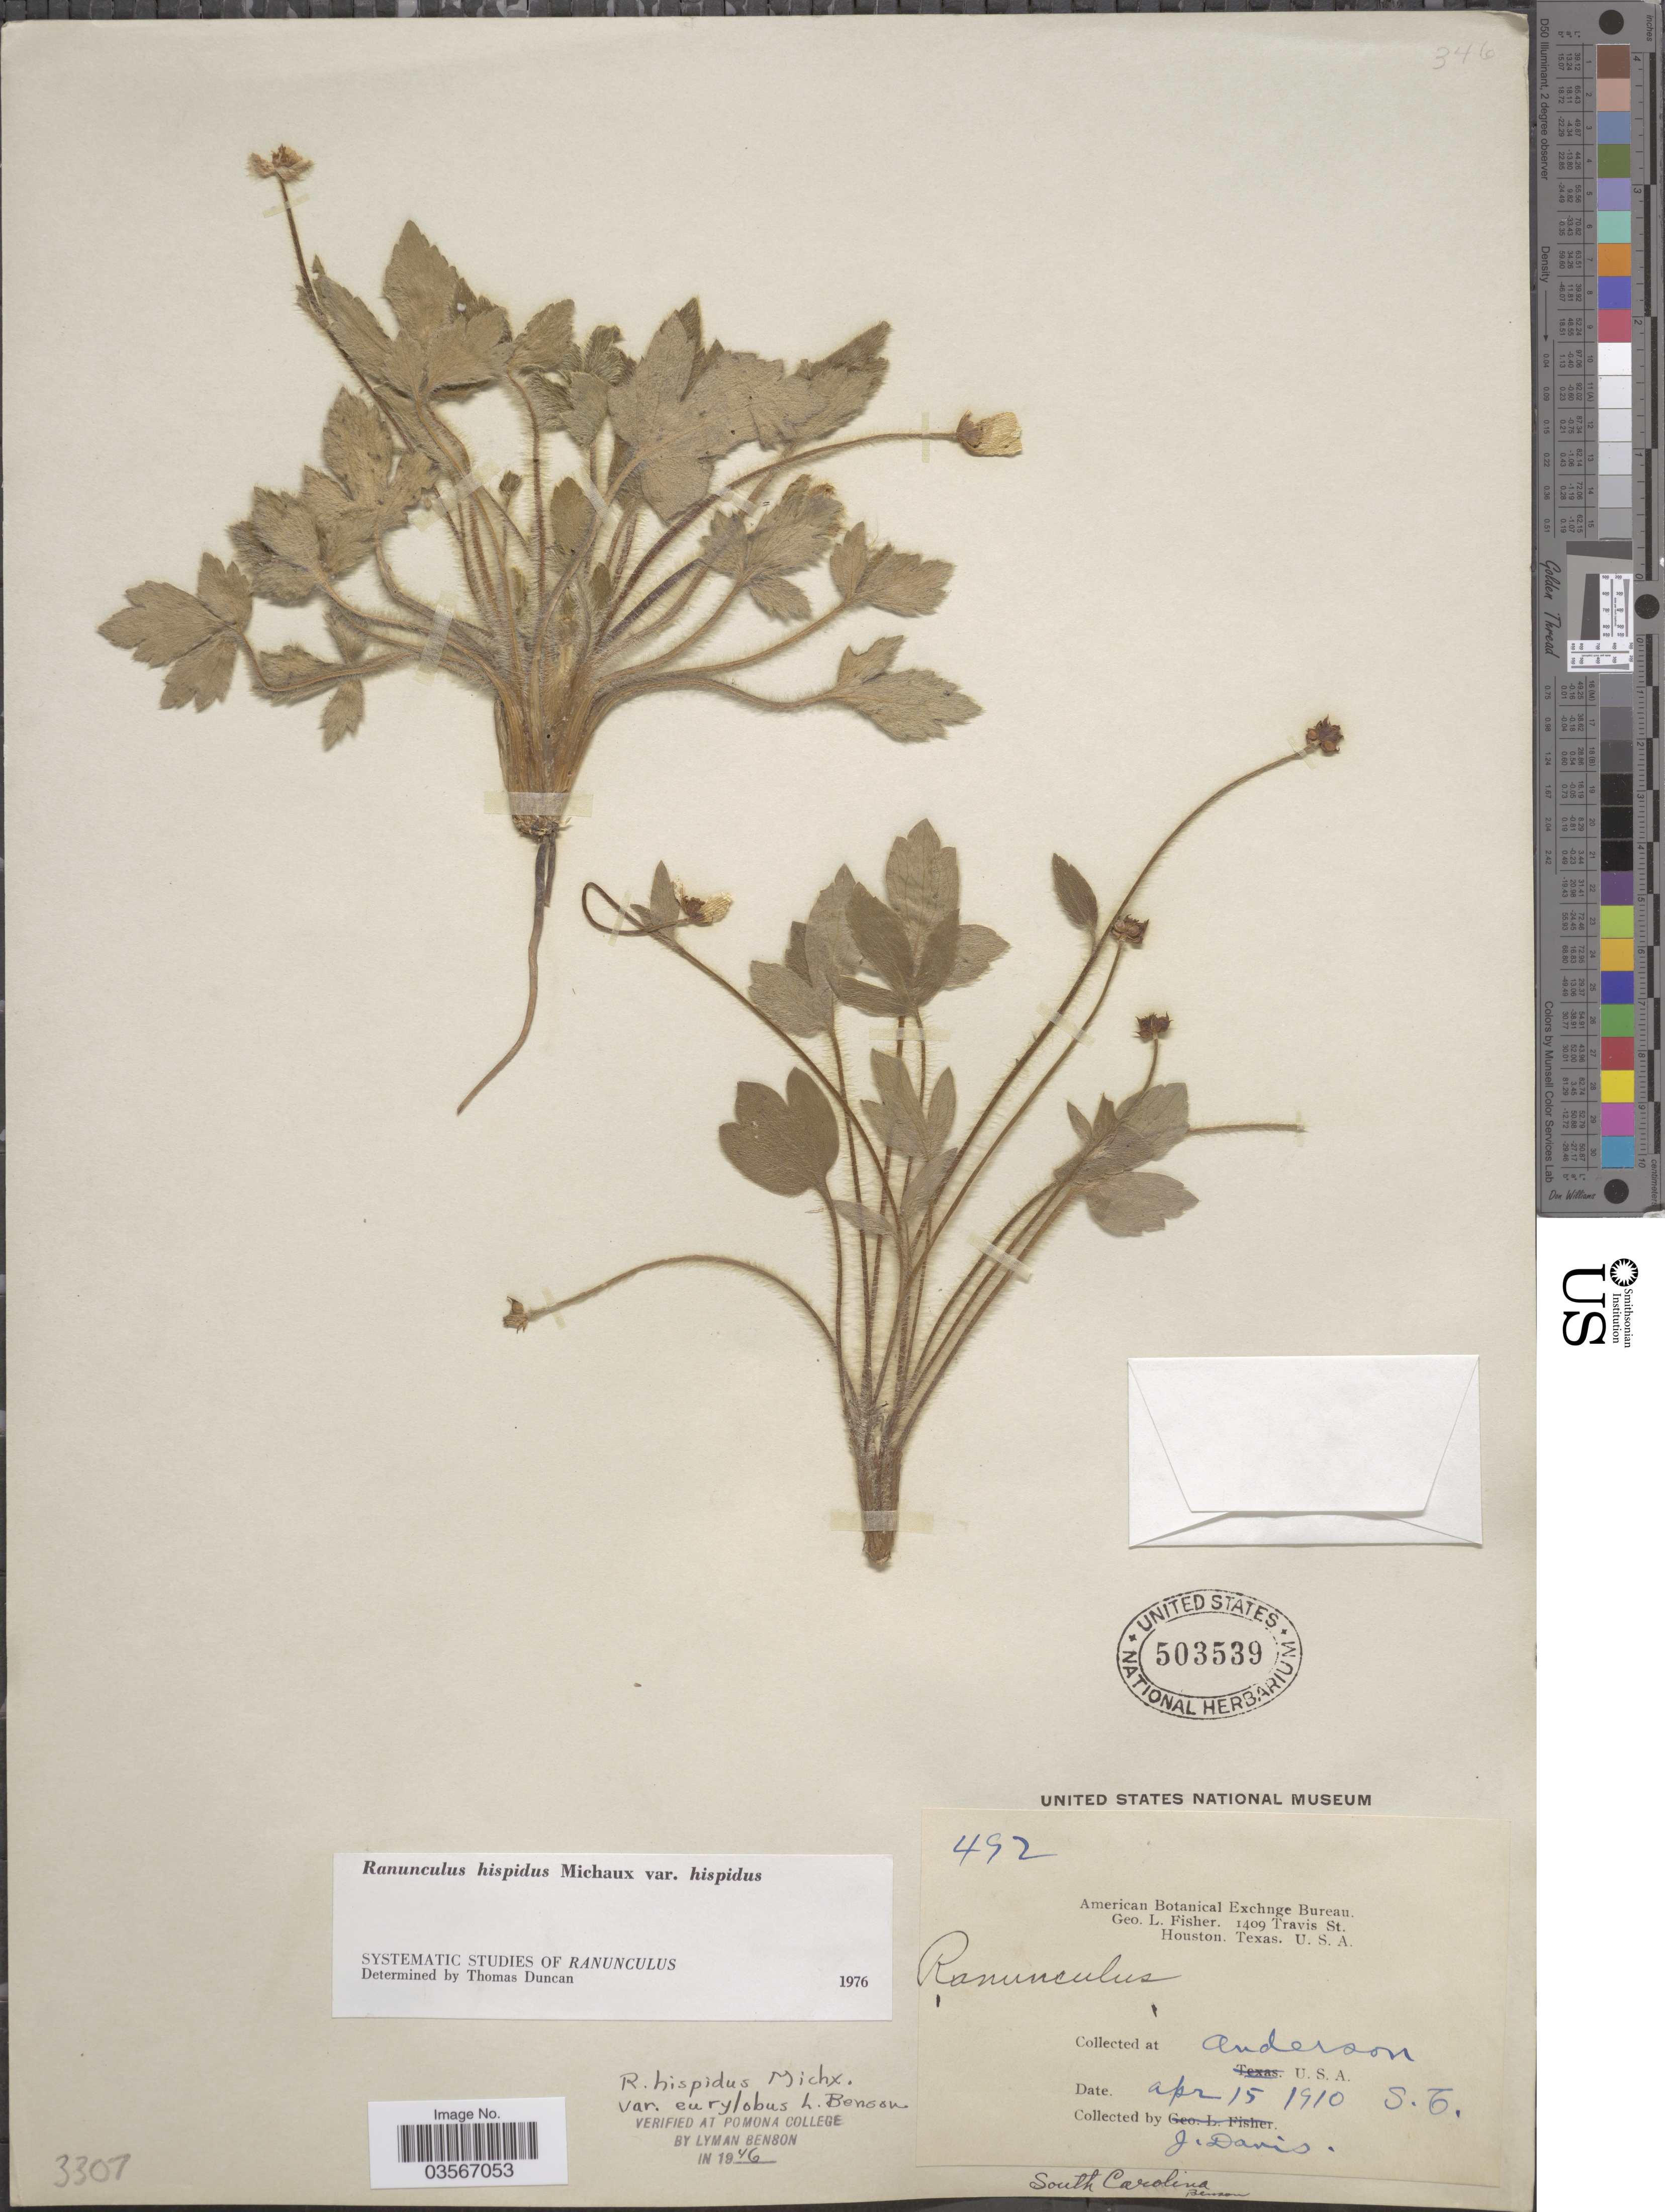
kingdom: Plantae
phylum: Tracheophyta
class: Magnoliopsida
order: Ranunculales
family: Ranunculaceae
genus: Ranunculus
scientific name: Ranunculus hispidus var. hispidus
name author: Michx.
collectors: J. Davis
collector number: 492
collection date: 1910-04-15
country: United States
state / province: South Carolina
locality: Anderson, Benson.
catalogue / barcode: US 503539